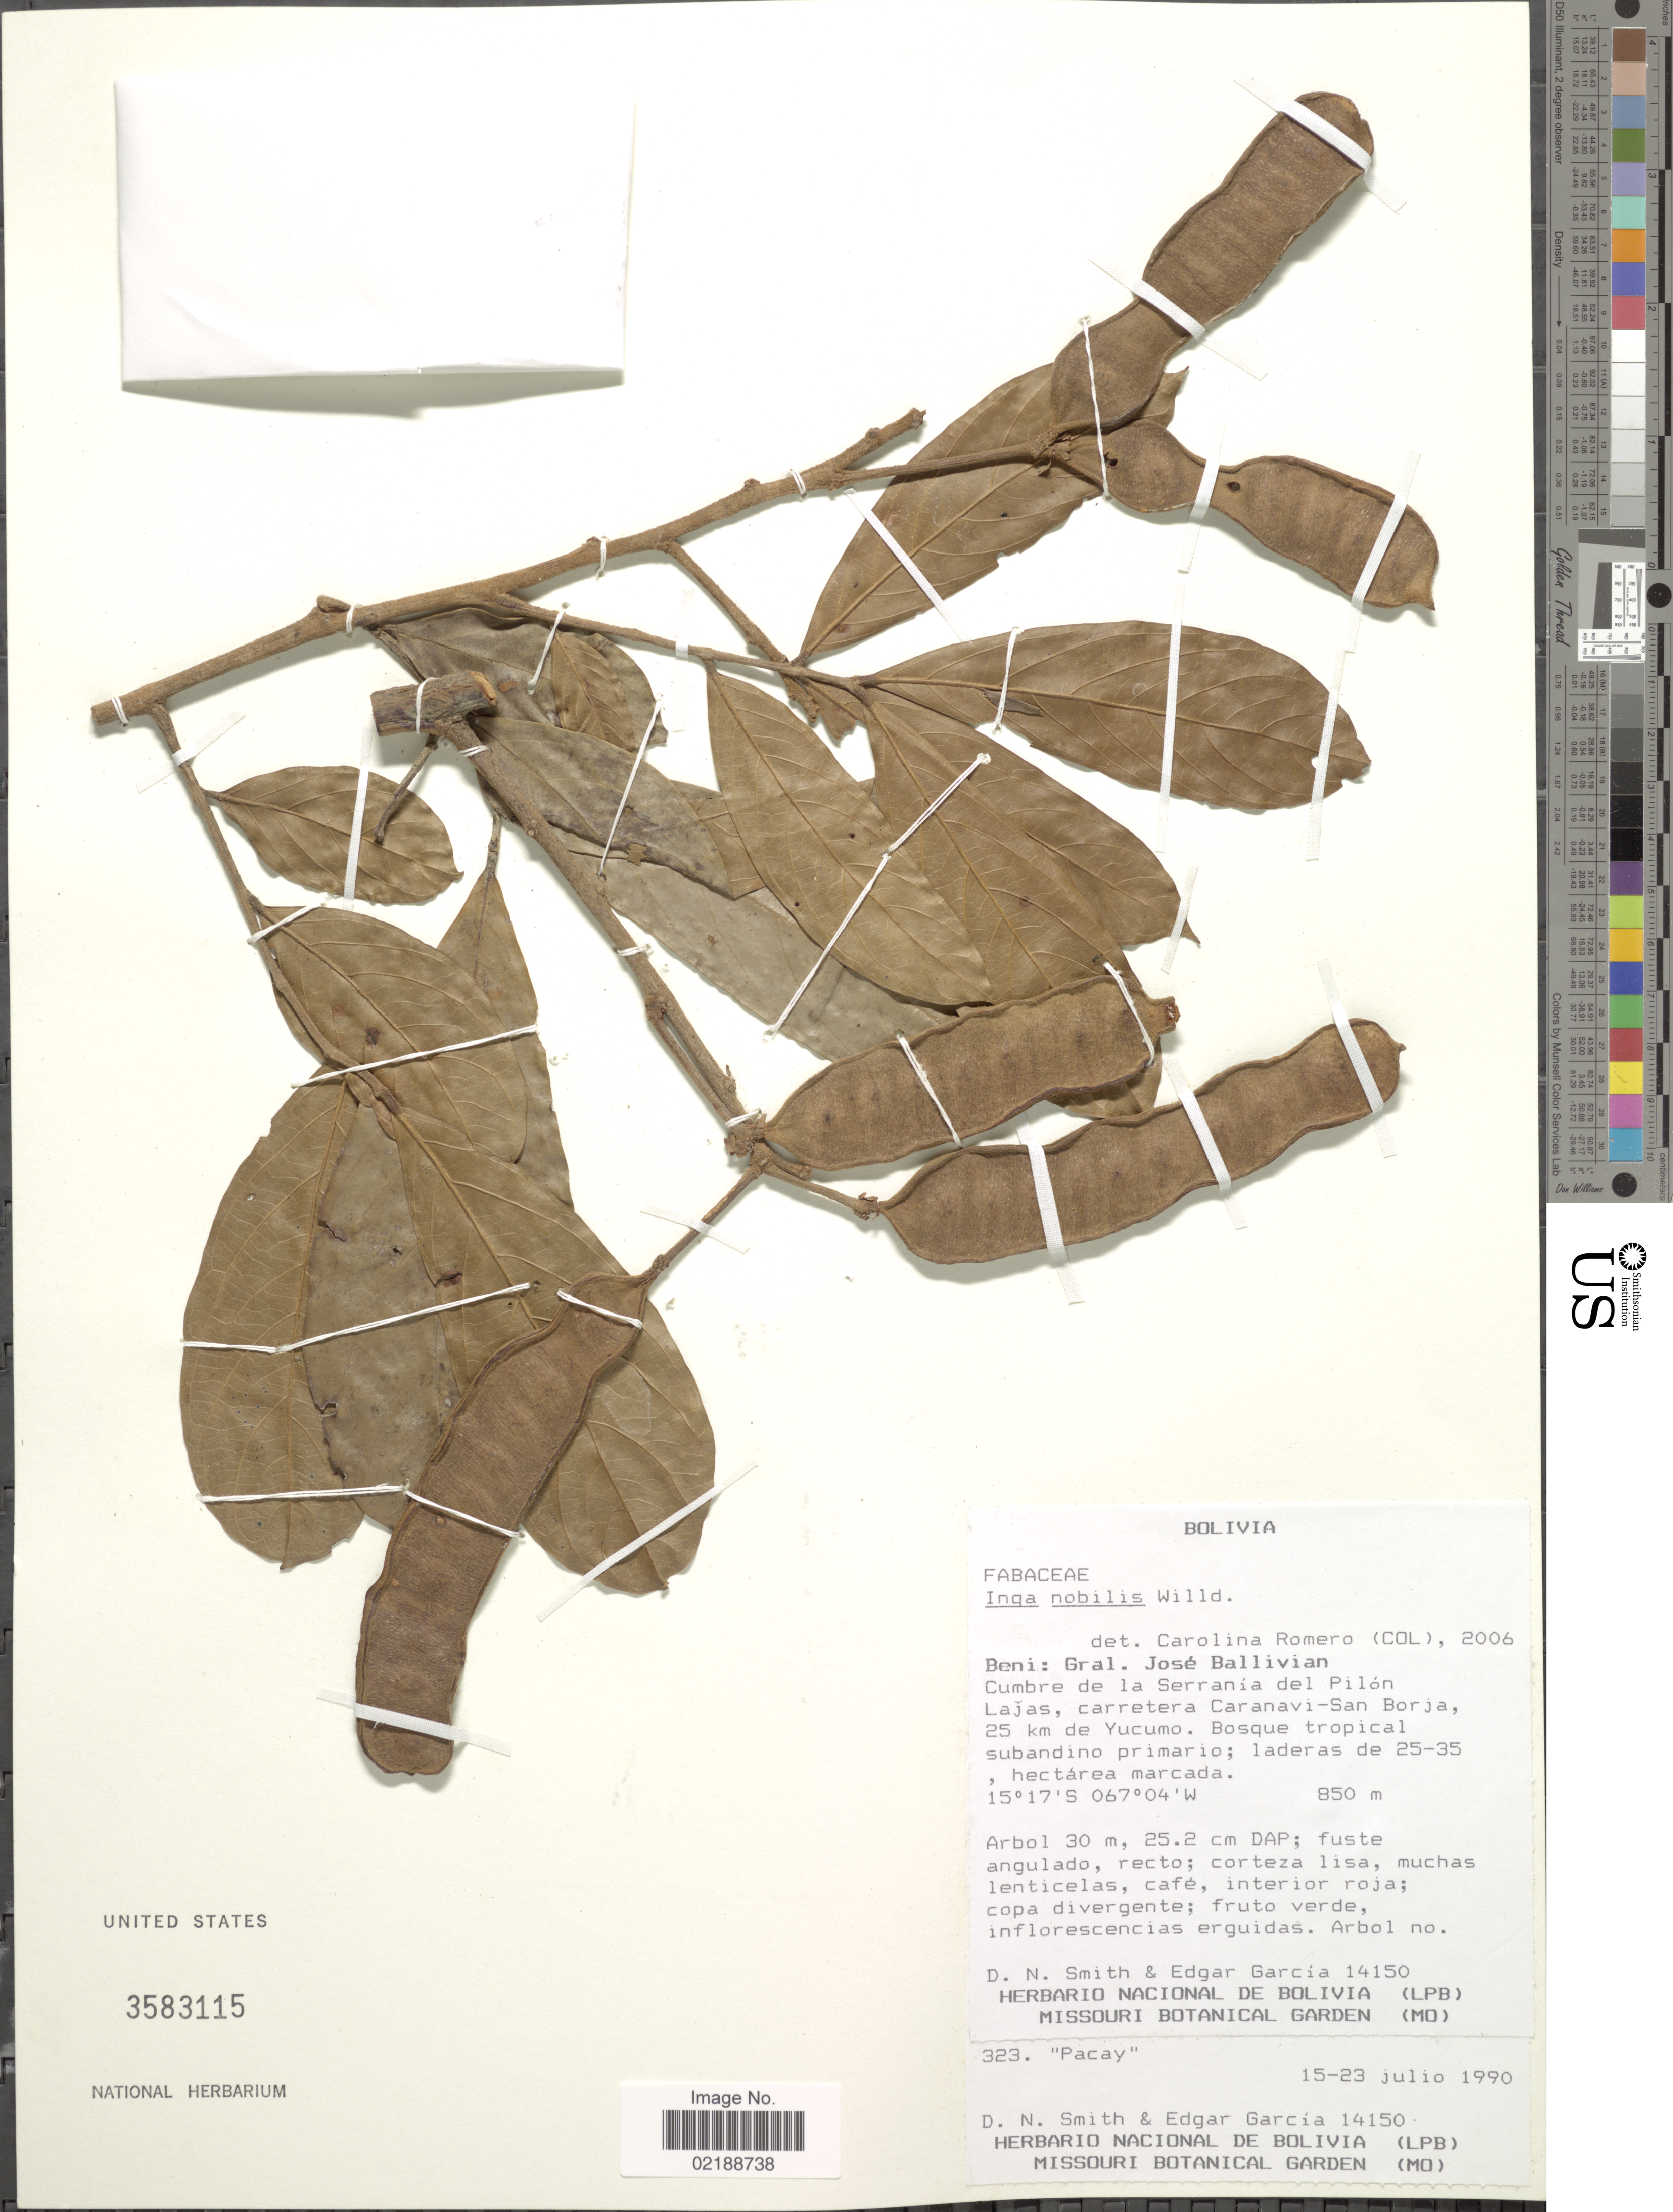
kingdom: Plantae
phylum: Tracheophyta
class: Magnoliopsida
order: Fabales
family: Fabaceae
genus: Inga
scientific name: Inga nobilis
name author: Willd.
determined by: Romero, C.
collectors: D. Smith & E. Garcia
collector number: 14150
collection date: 1990-07-15/1990-07-23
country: Bolivia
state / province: Beni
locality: Gral. José Ballivian Cumbre de la Serranía del Pilón La'jas, carretera Caranavi-San Borja, 25 km de Yucumo. Bosque tropical subandino primario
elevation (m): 850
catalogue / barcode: US 3583115